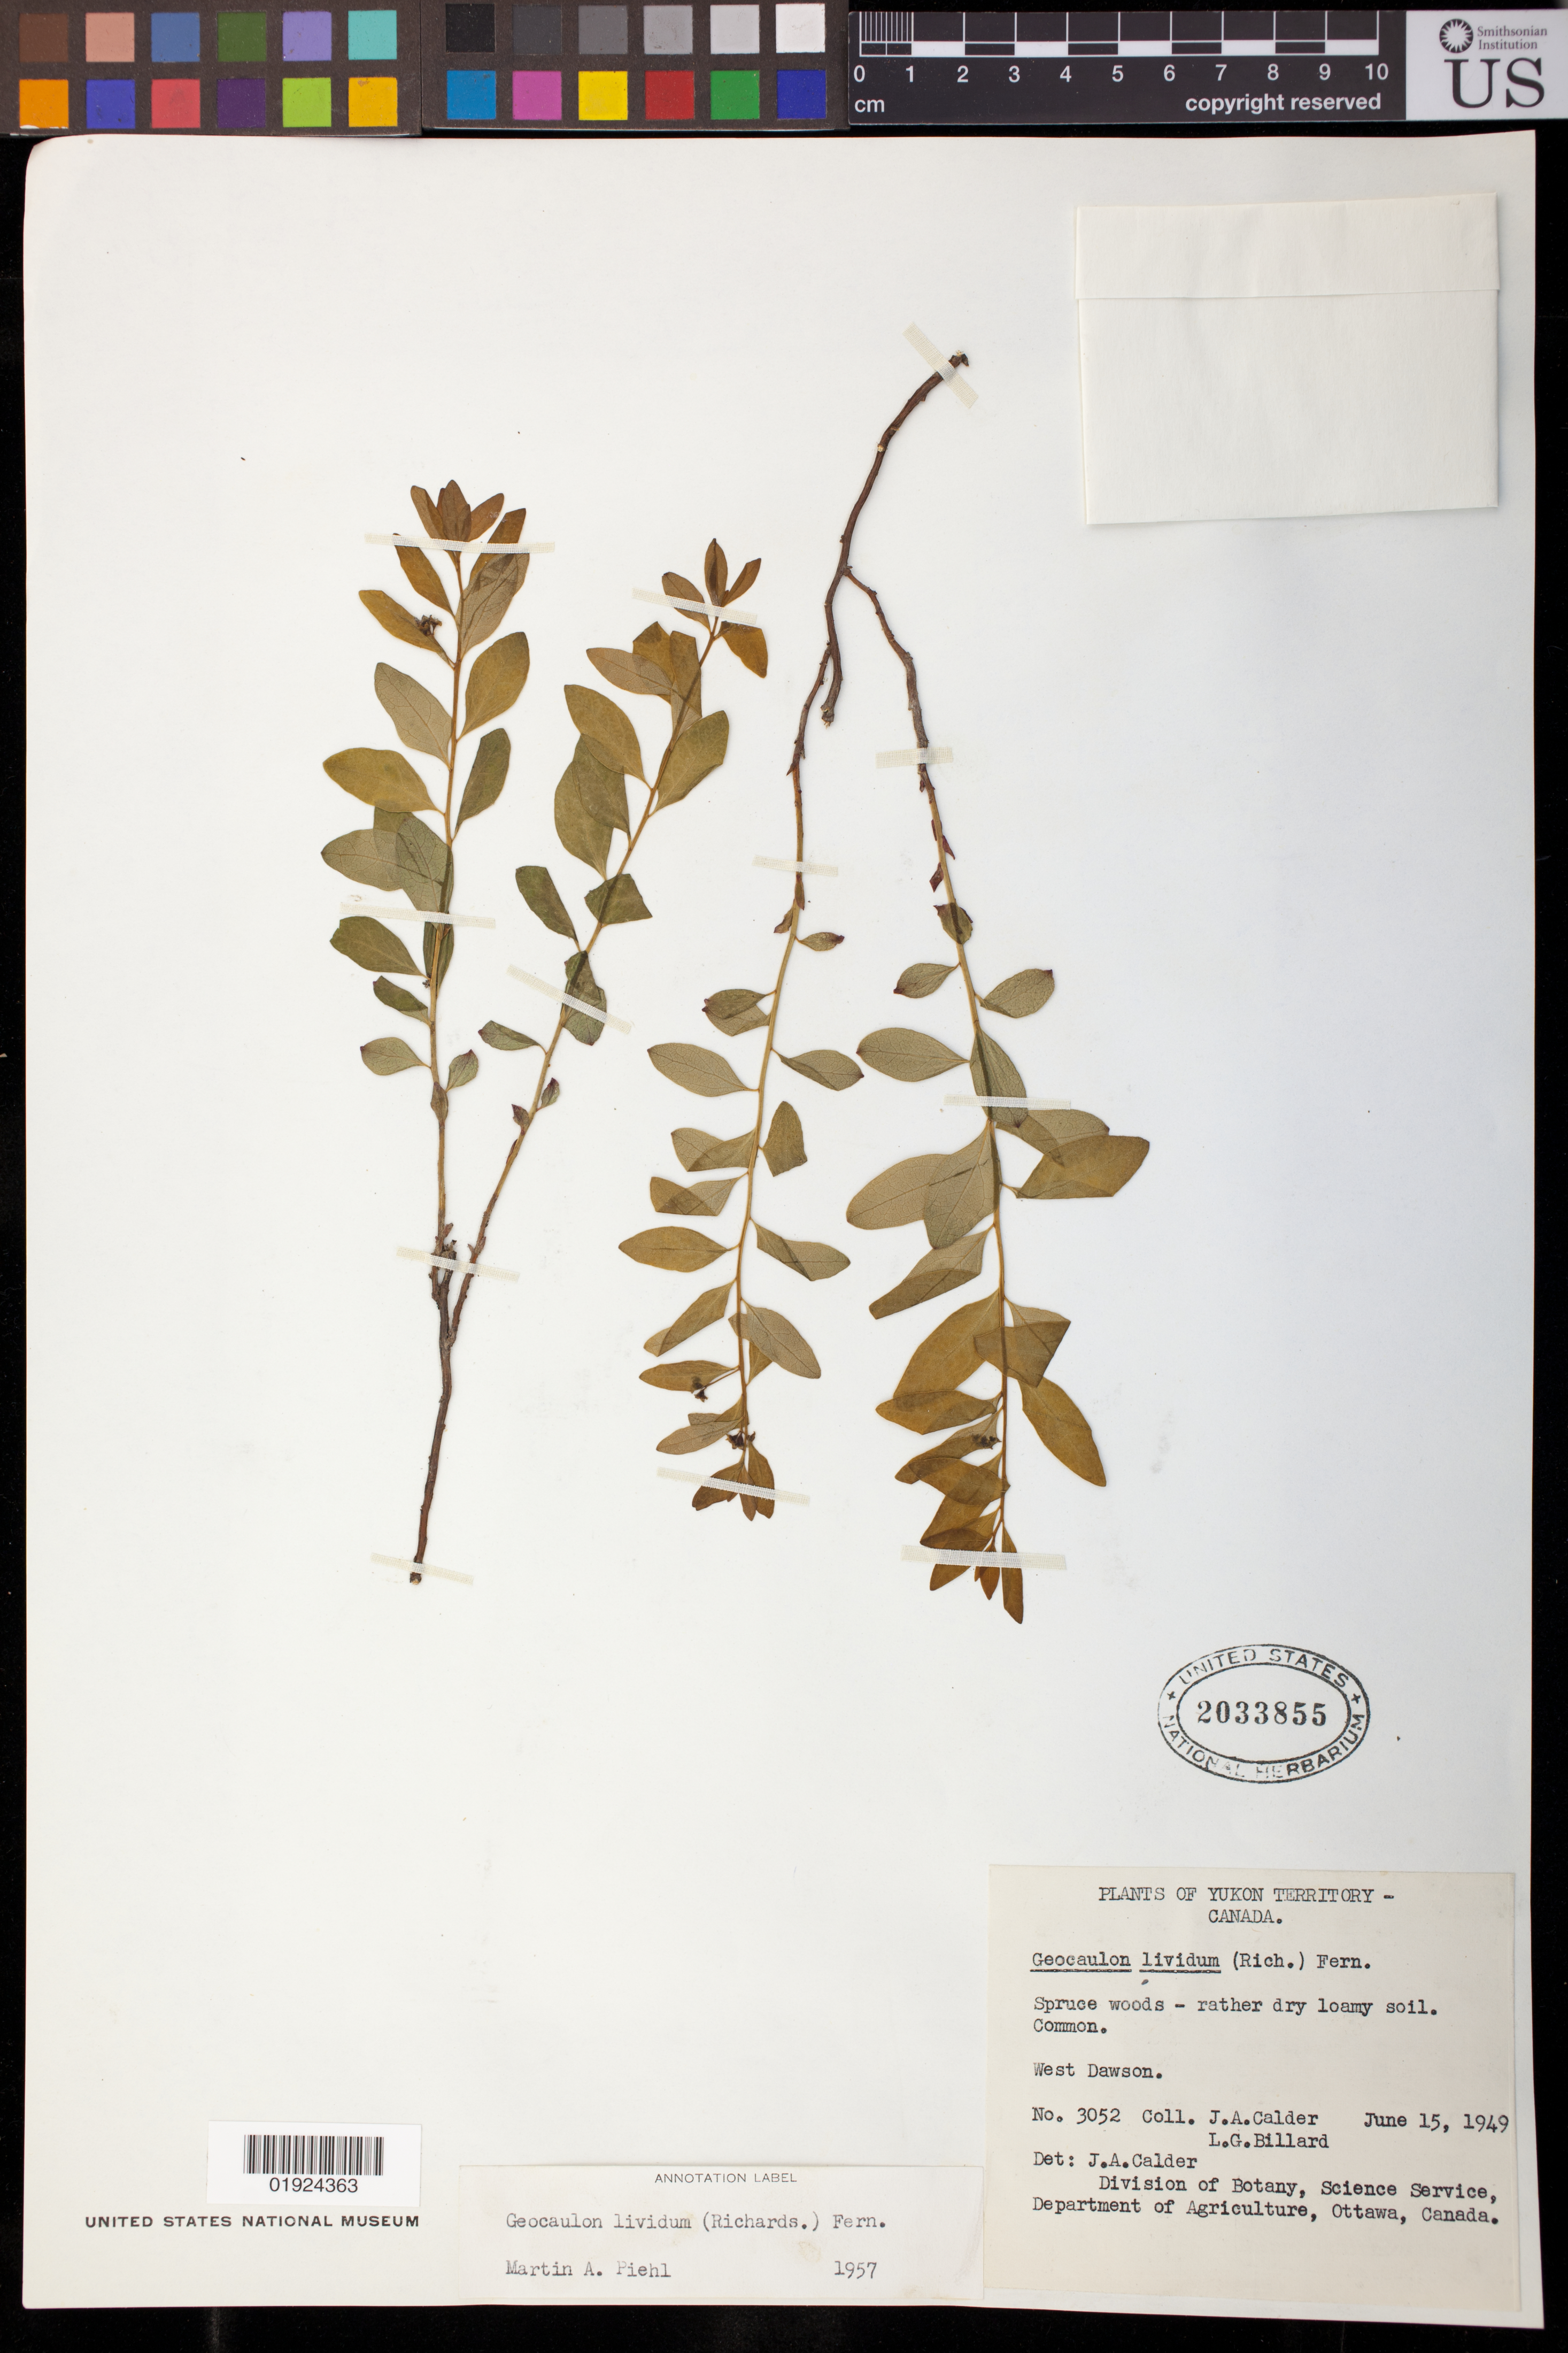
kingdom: Plantae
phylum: Tracheophyta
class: Magnoliopsida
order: Santalales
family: Comandraceae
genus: Geocaulon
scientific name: Geocaulon lividum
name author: (Richardson) Fernald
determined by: Piehl, M. A.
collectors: J. A. Calder & L. Billard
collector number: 3052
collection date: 1949-06-15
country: Canada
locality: West Dawson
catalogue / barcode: US 2033855